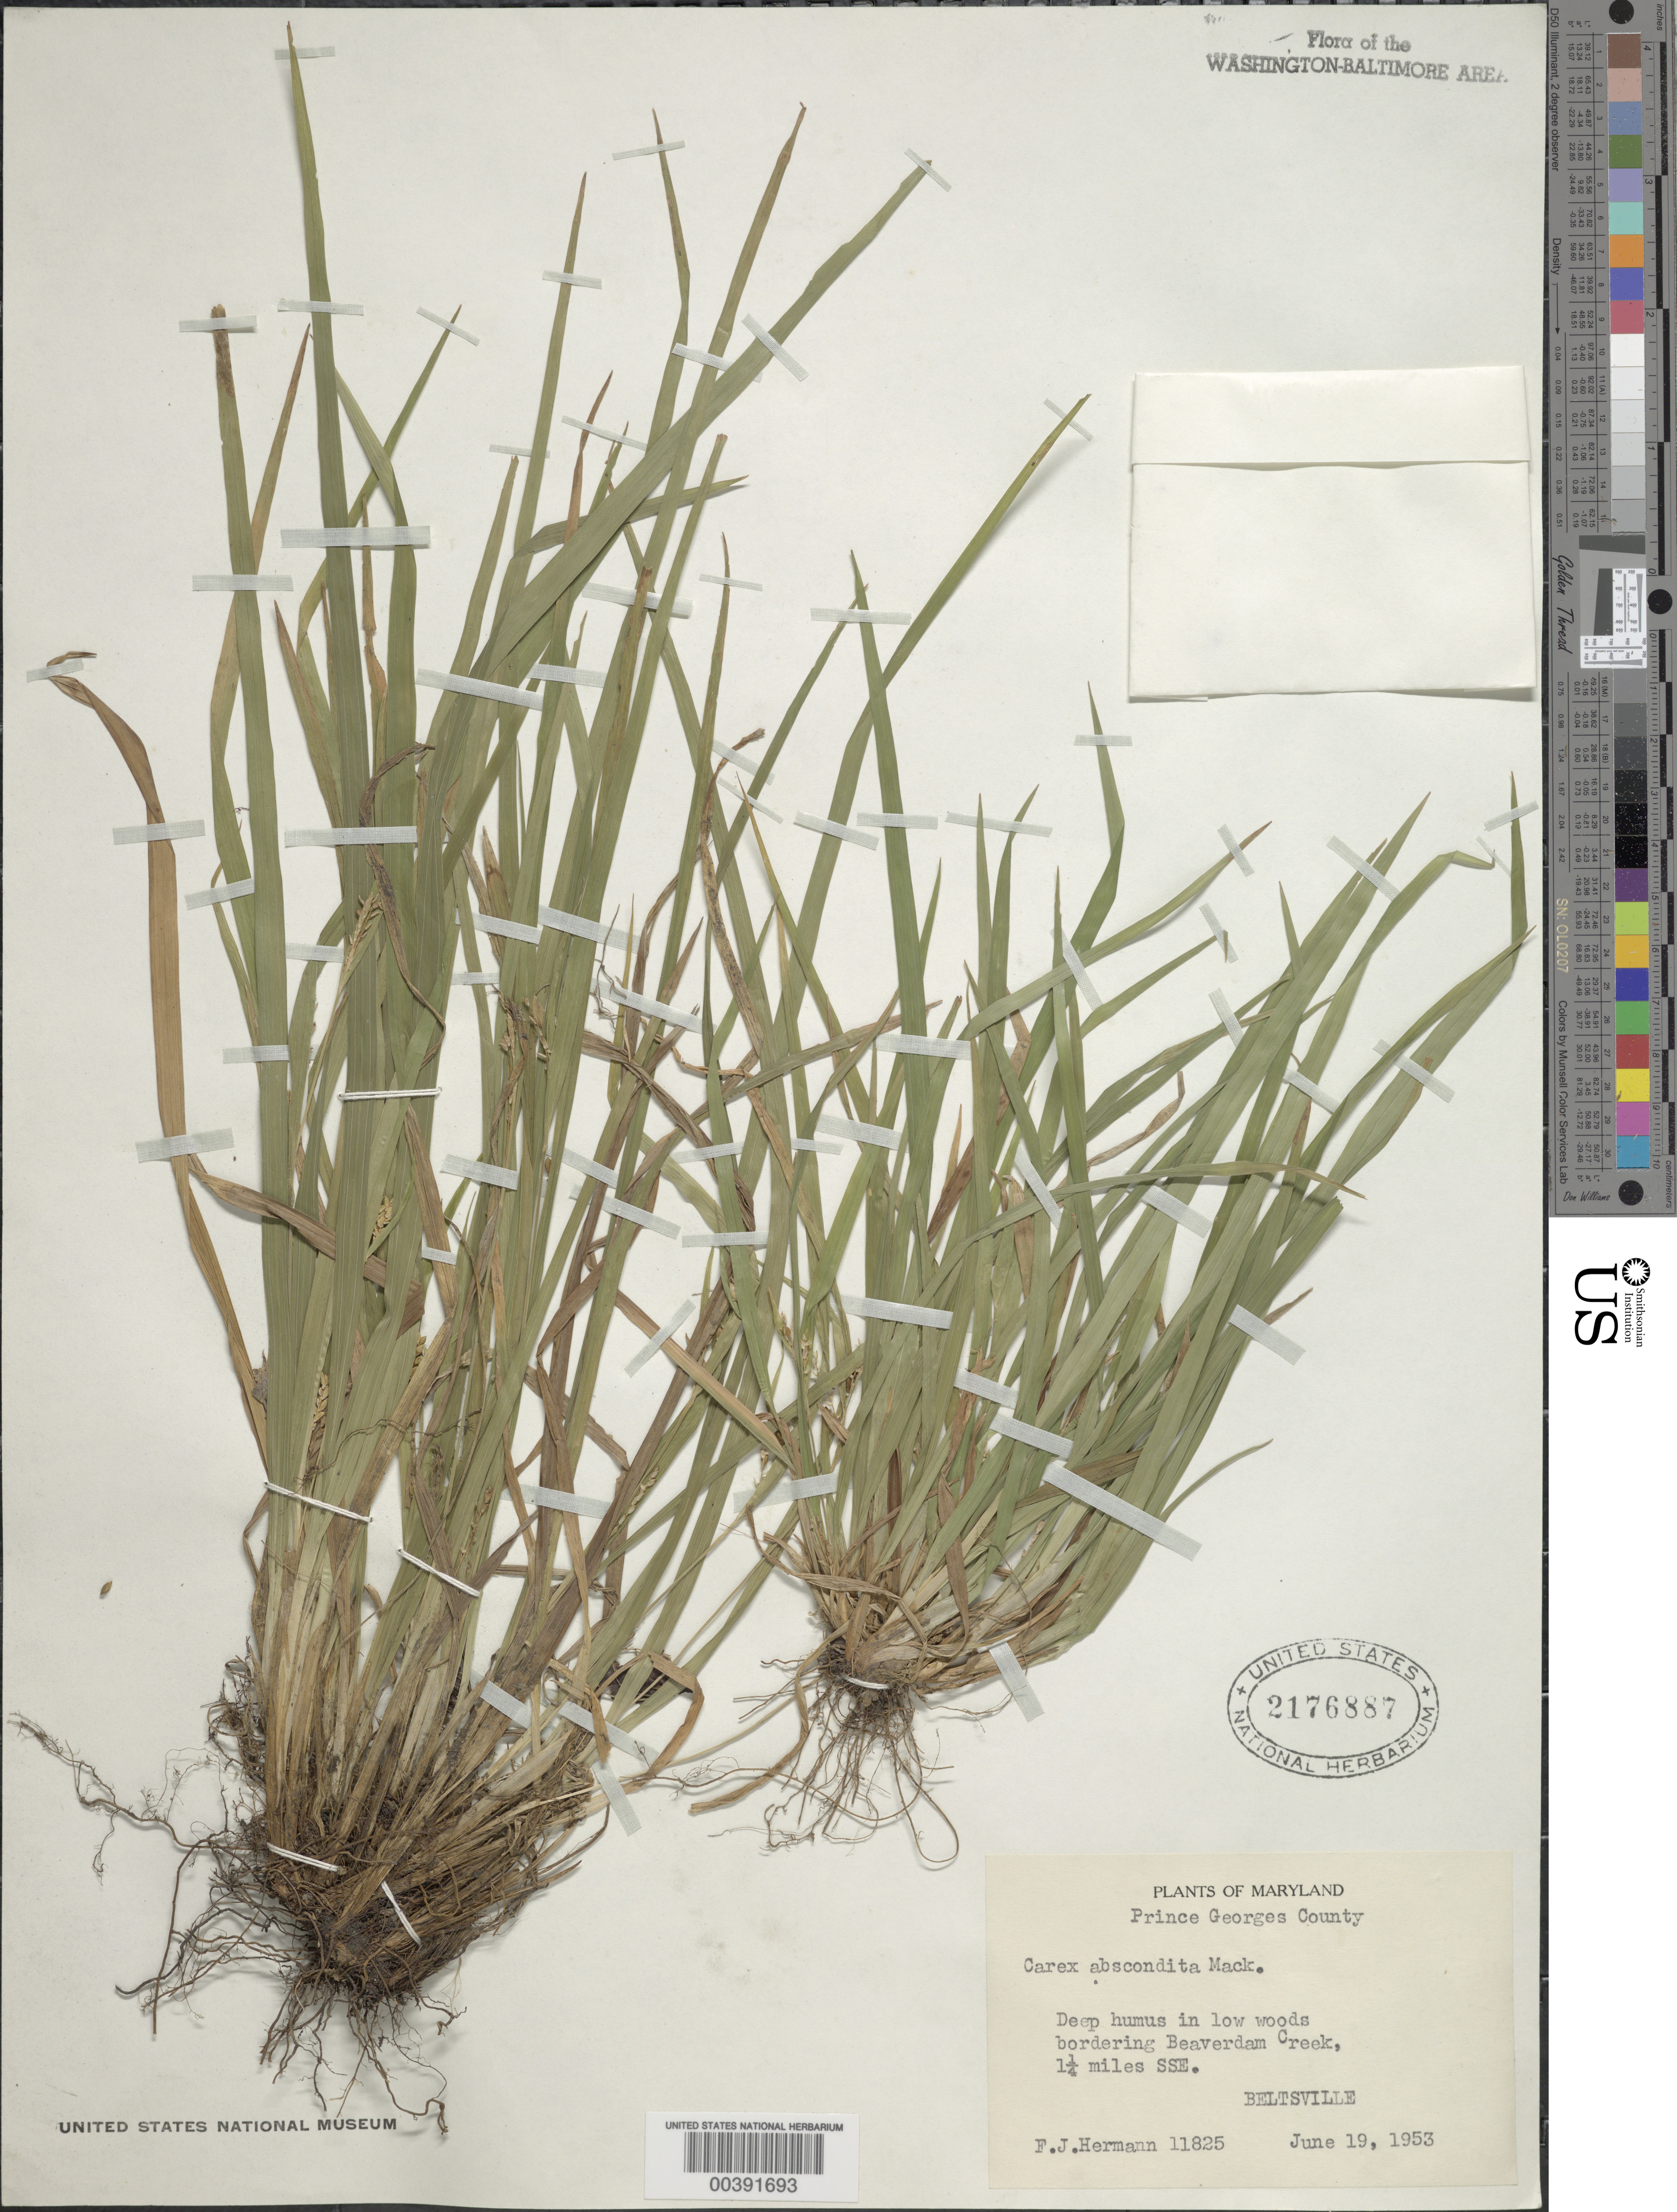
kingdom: Plantae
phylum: Tracheophyta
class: Liliopsida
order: Poales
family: Cyperaceae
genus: Carex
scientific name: Carex abscondita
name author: Mack.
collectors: F. J. Hermann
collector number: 11825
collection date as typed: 19 Jun 1953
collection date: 1953-06-19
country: United States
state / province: Maryland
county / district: Prince George's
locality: Beaverdam Creek, South-southeast of Beltsville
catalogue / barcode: US 2176887